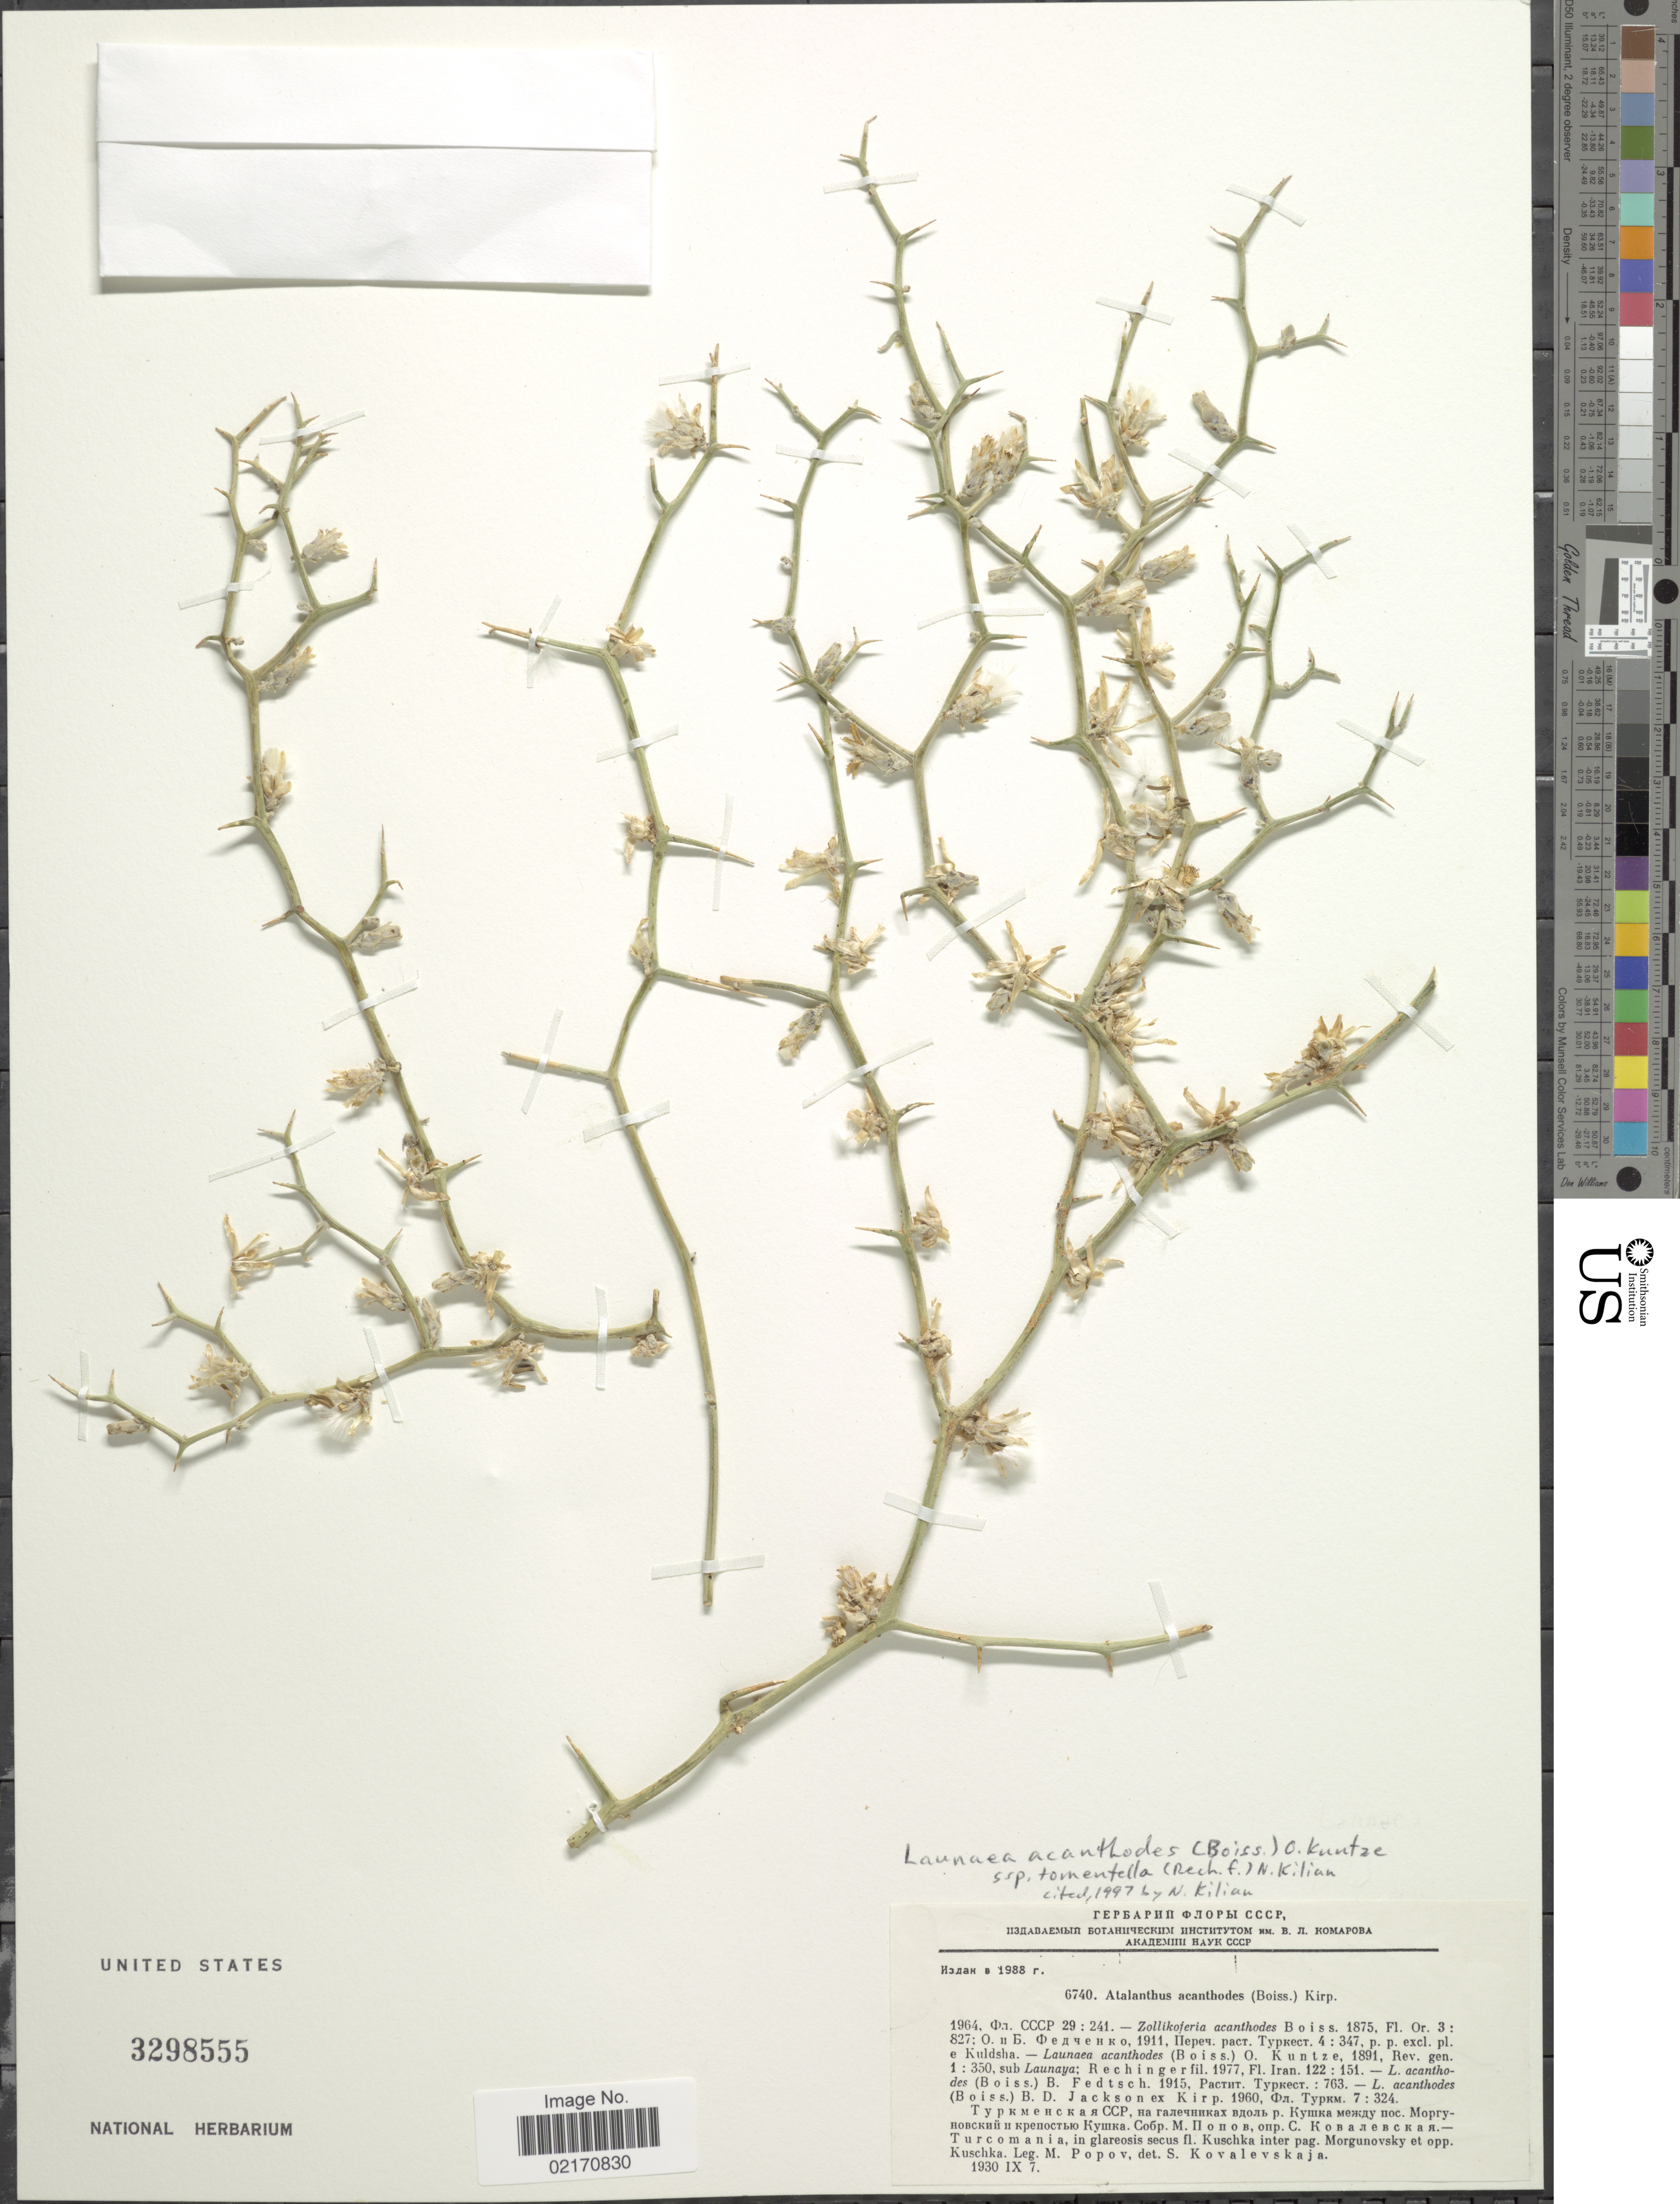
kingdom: Plantae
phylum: Tracheophyta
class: Magnoliopsida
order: Asterales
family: Asteraceae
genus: Launaea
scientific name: Launaea acanthodes subsp. tomentella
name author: (Rech. f.) N. Kilian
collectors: M. Popov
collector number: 6740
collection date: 1930-09-07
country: Turkmenistan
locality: Turcomania, fl. Kuschka inter pag. Morgunovsky et opp. Kuschka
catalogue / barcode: US 3298555